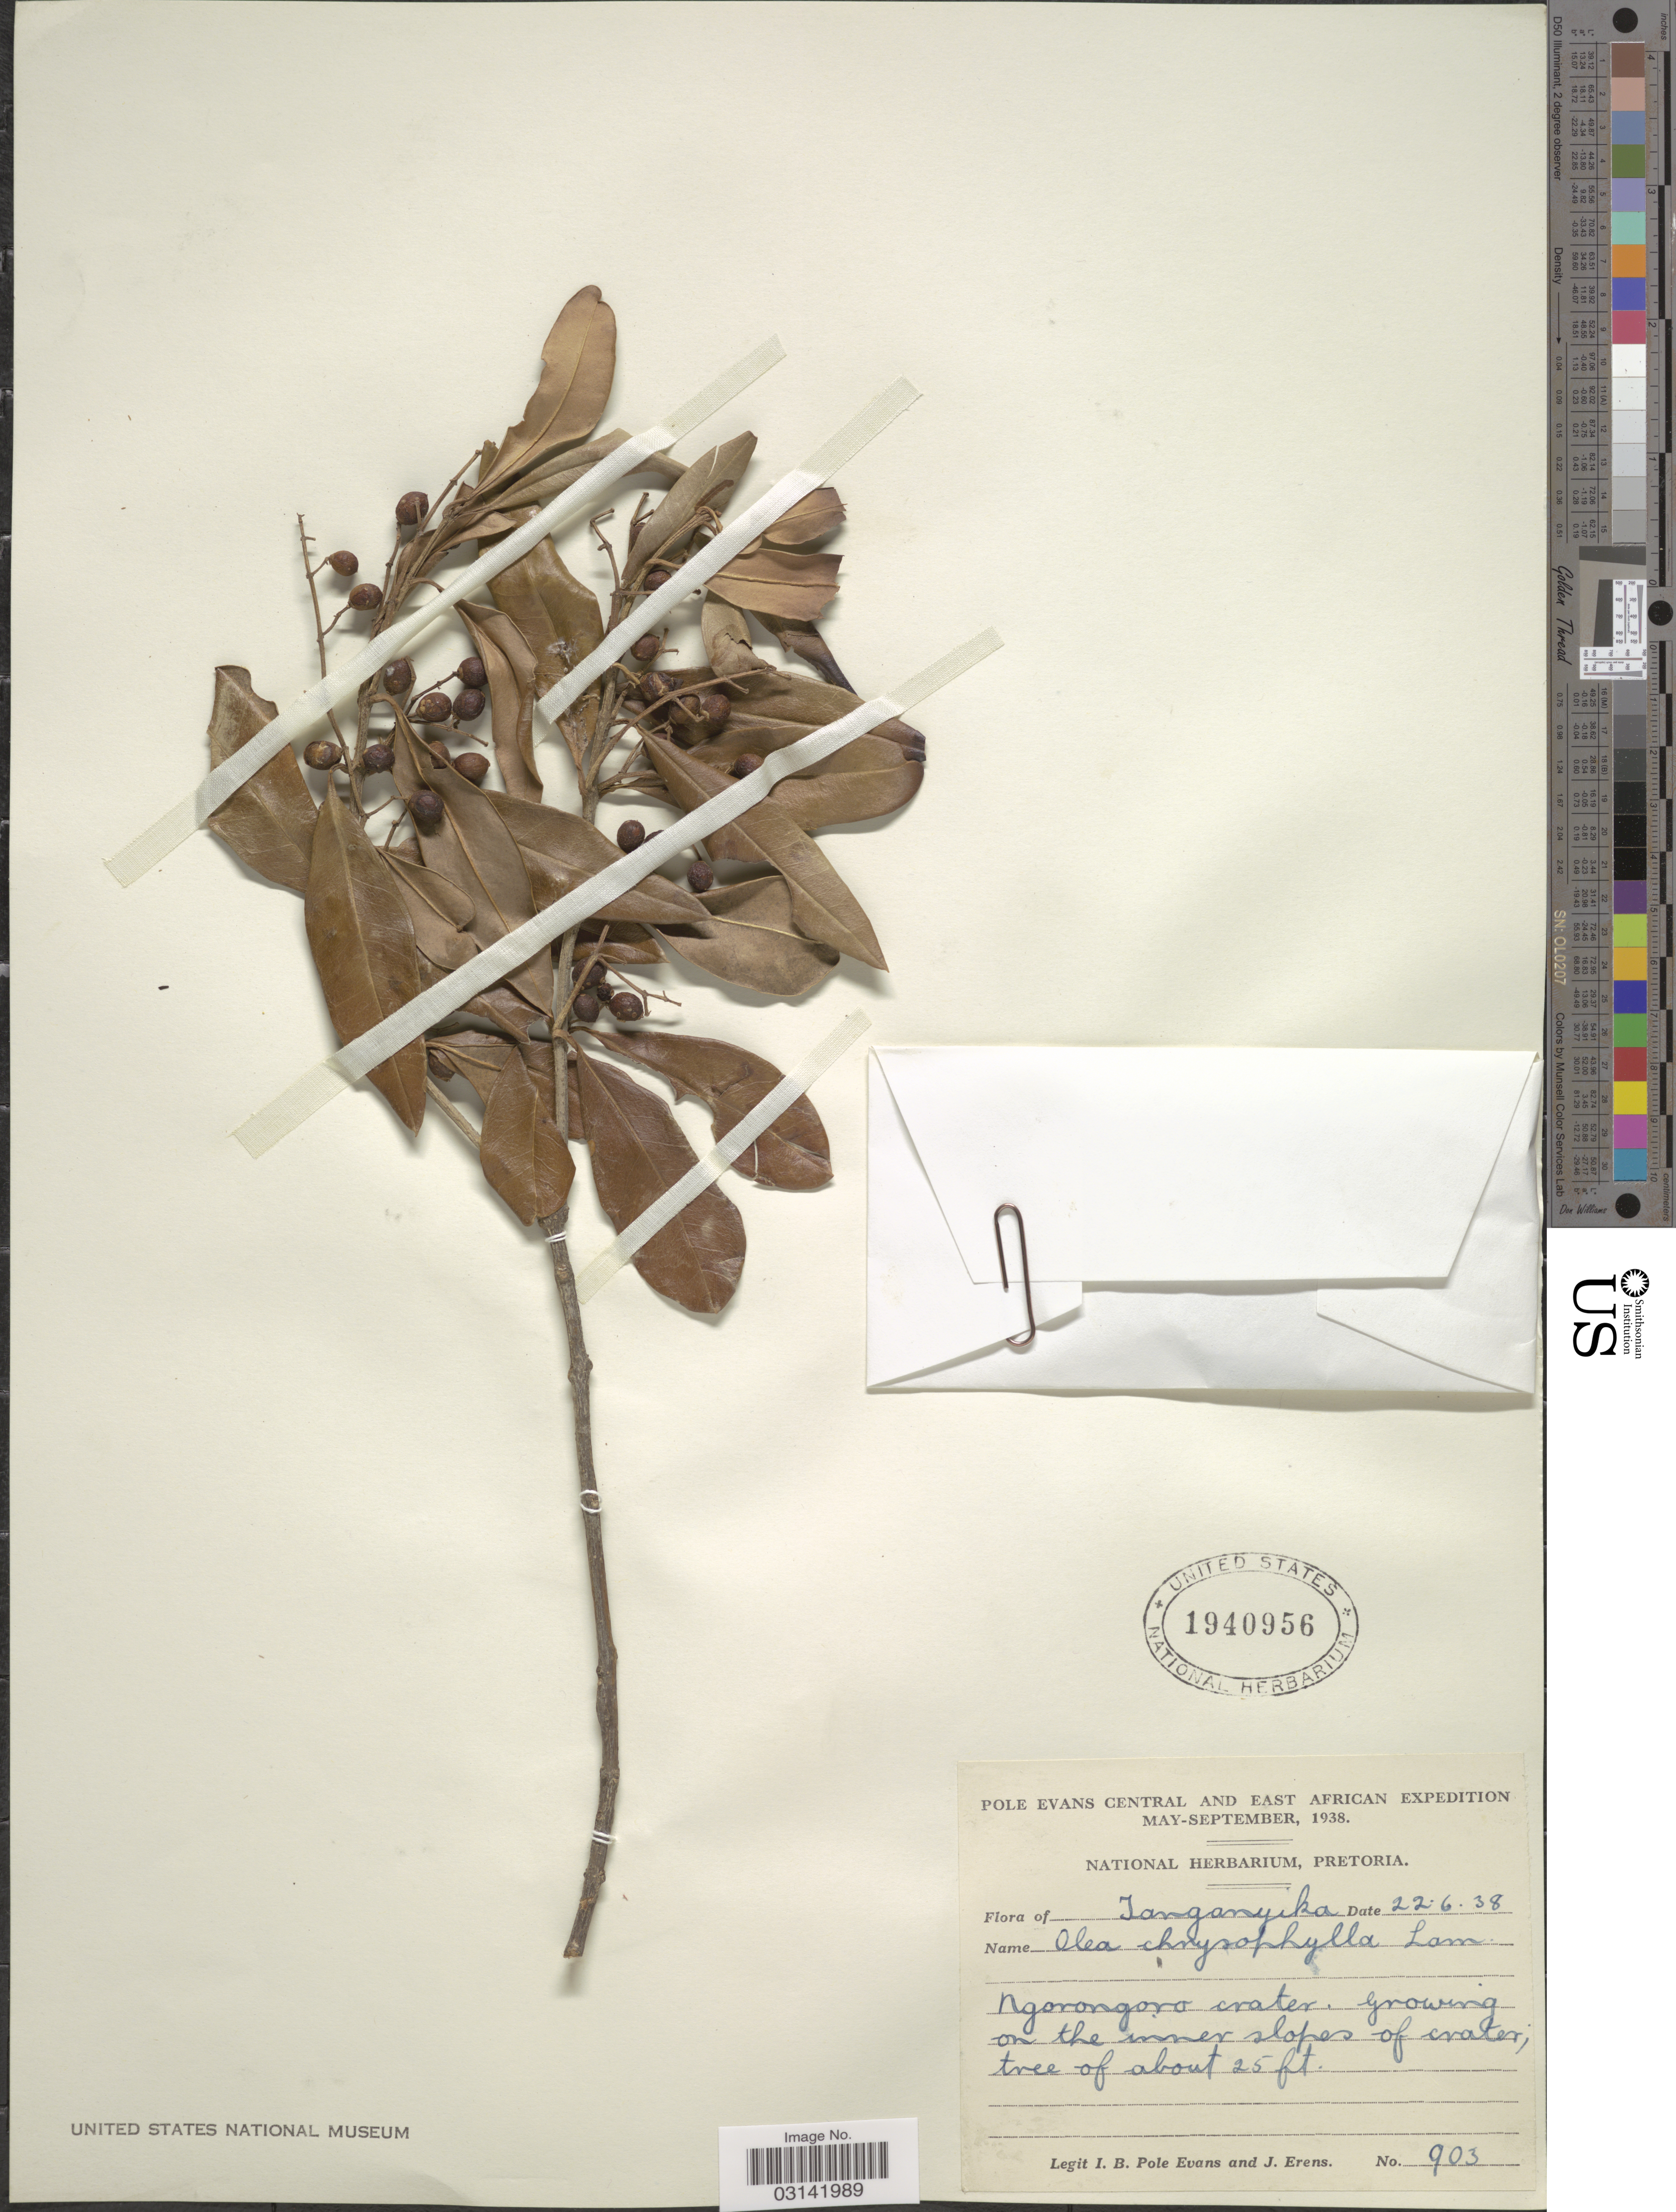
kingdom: Plantae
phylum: Tracheophyta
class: Magnoliopsida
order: Lamiales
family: Oleaceae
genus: Olea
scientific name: Olea chrysophylla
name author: Lam.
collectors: I. B. Pole-Evans & J. Erens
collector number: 903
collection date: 1938-06-22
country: Tanzania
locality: Tanganyika, Ngorongoro crater. Growing on the inner slopes of crater.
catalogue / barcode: US 1940956